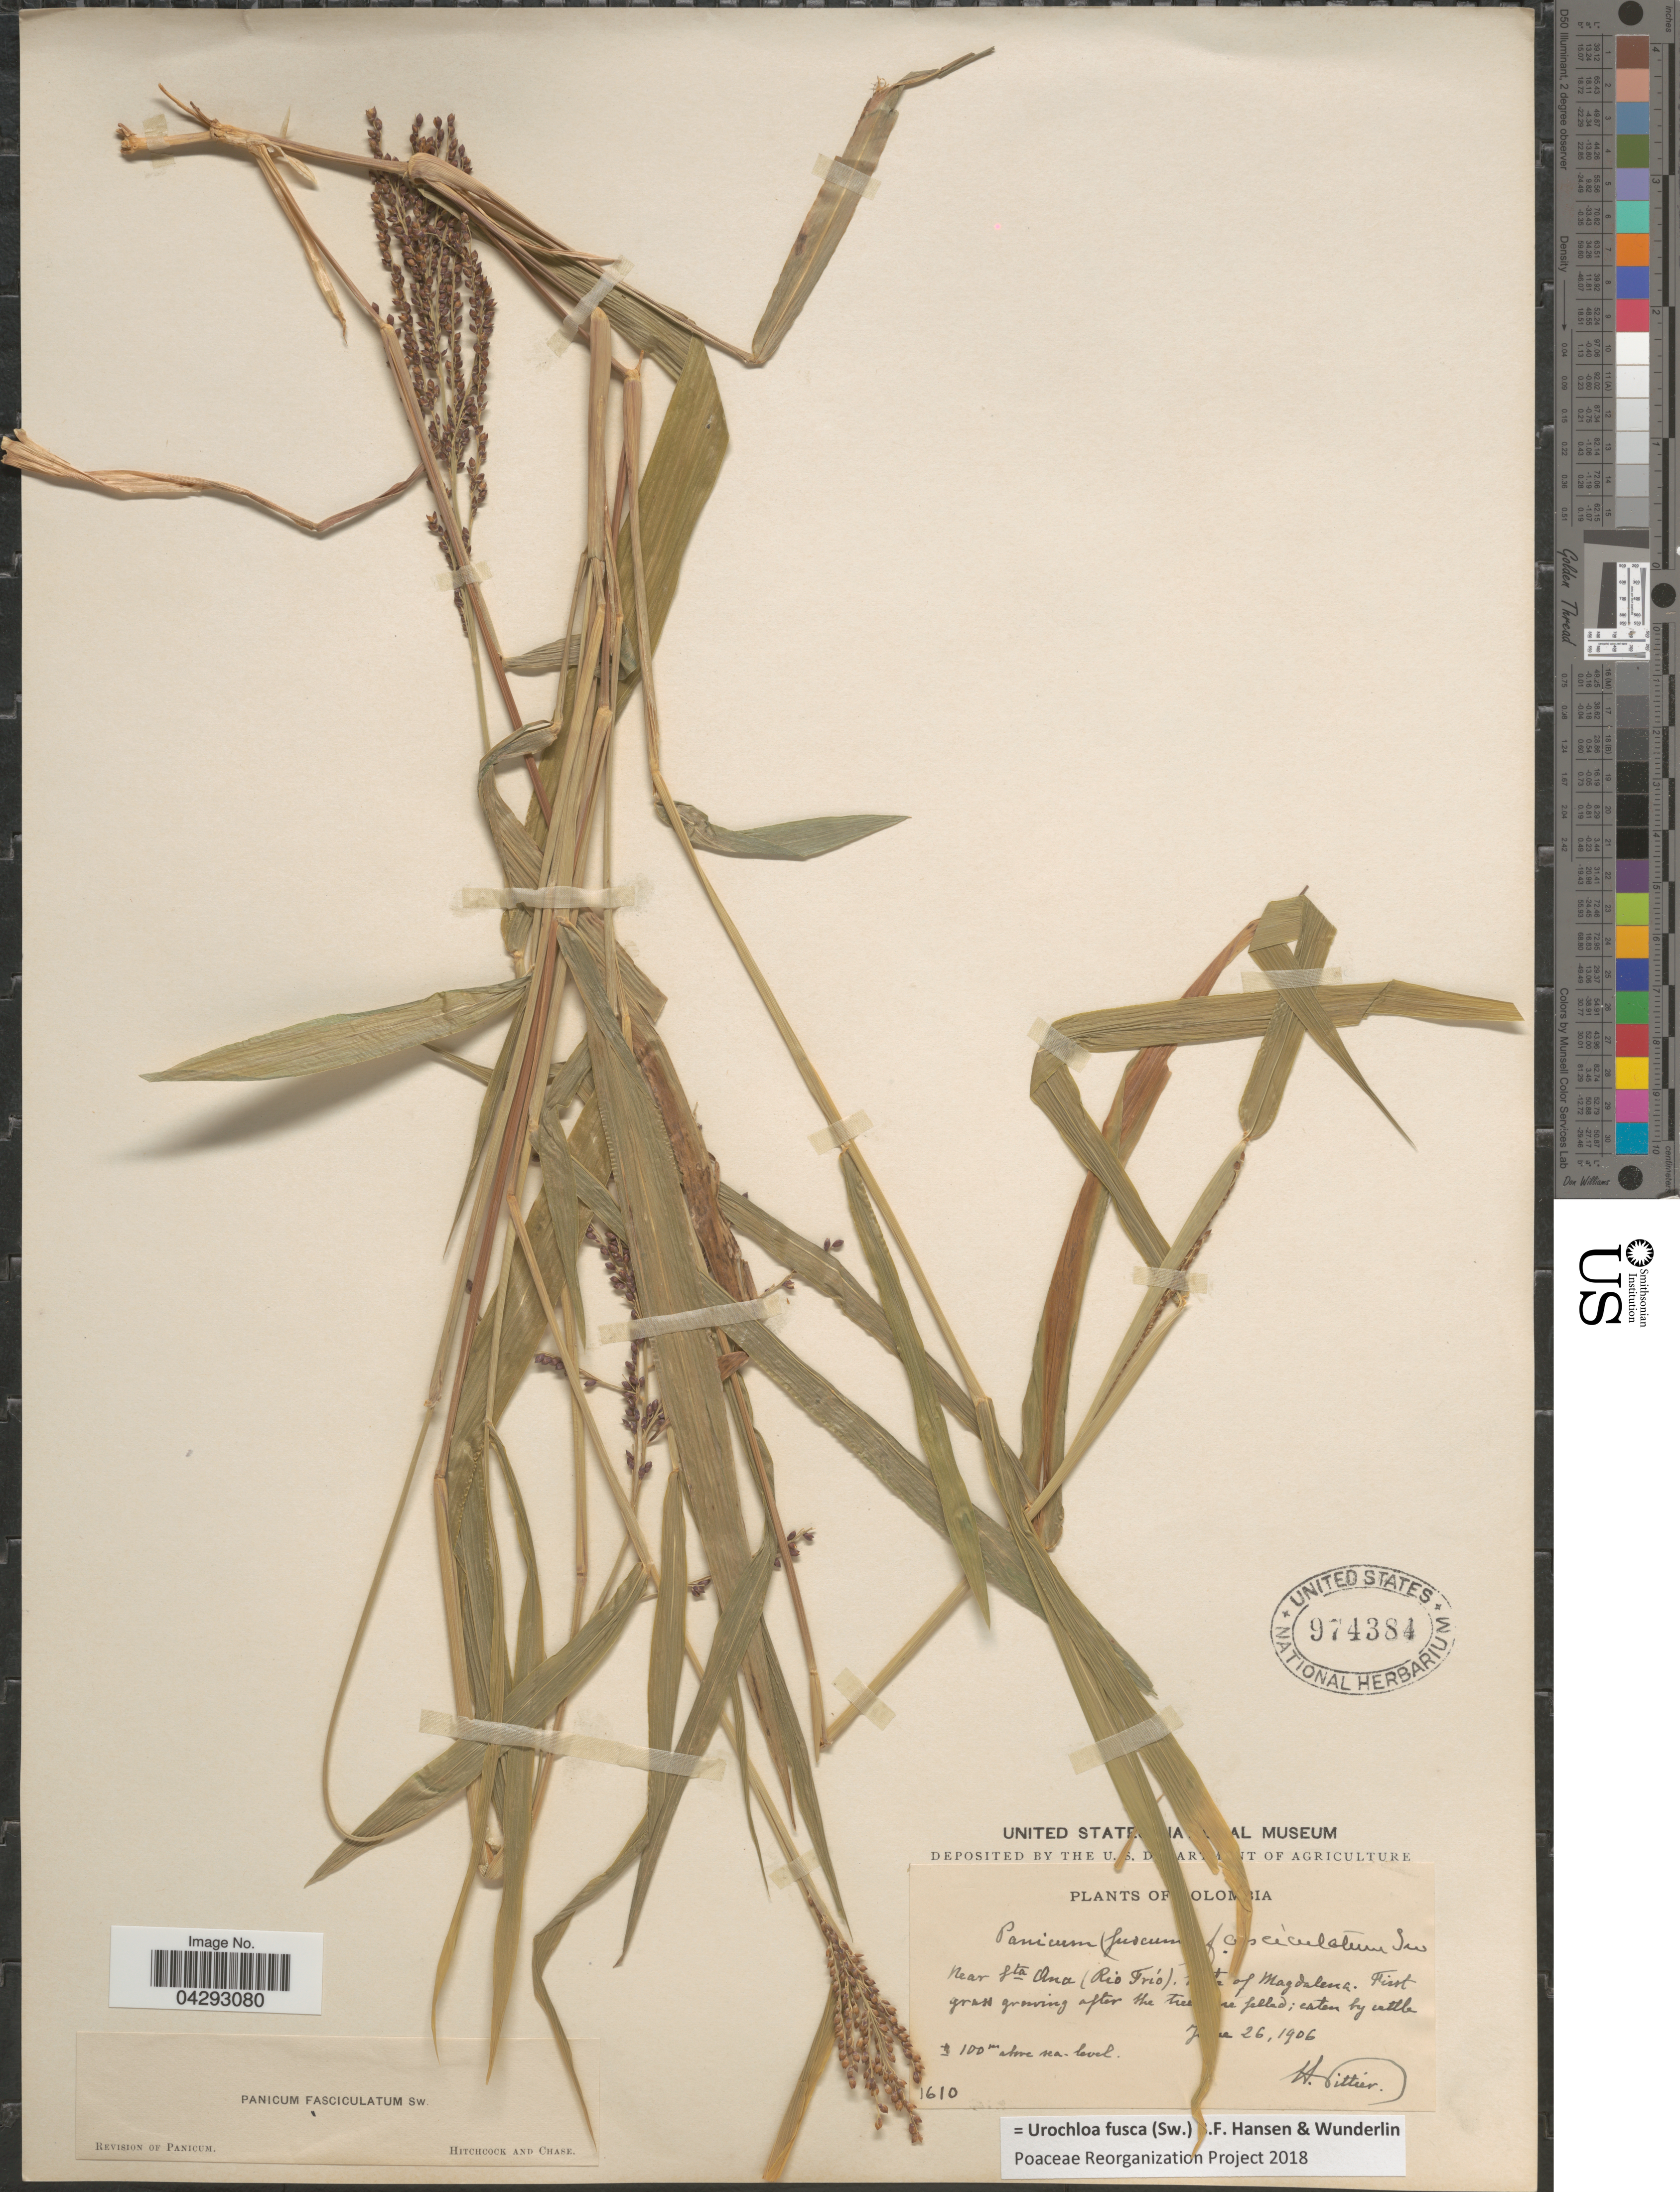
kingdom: Plantae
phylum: Tracheophyta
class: Liliopsida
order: Poales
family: Poaceae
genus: Urochloa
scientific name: Urochloa fusca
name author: (Sw.) B.F. Hansen & Wunderlin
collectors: H. F. Pittier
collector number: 1610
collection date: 1906-06-26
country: Colombia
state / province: Magdalena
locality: Near Sta Ana (Rio Frío).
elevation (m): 100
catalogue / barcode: US 974384